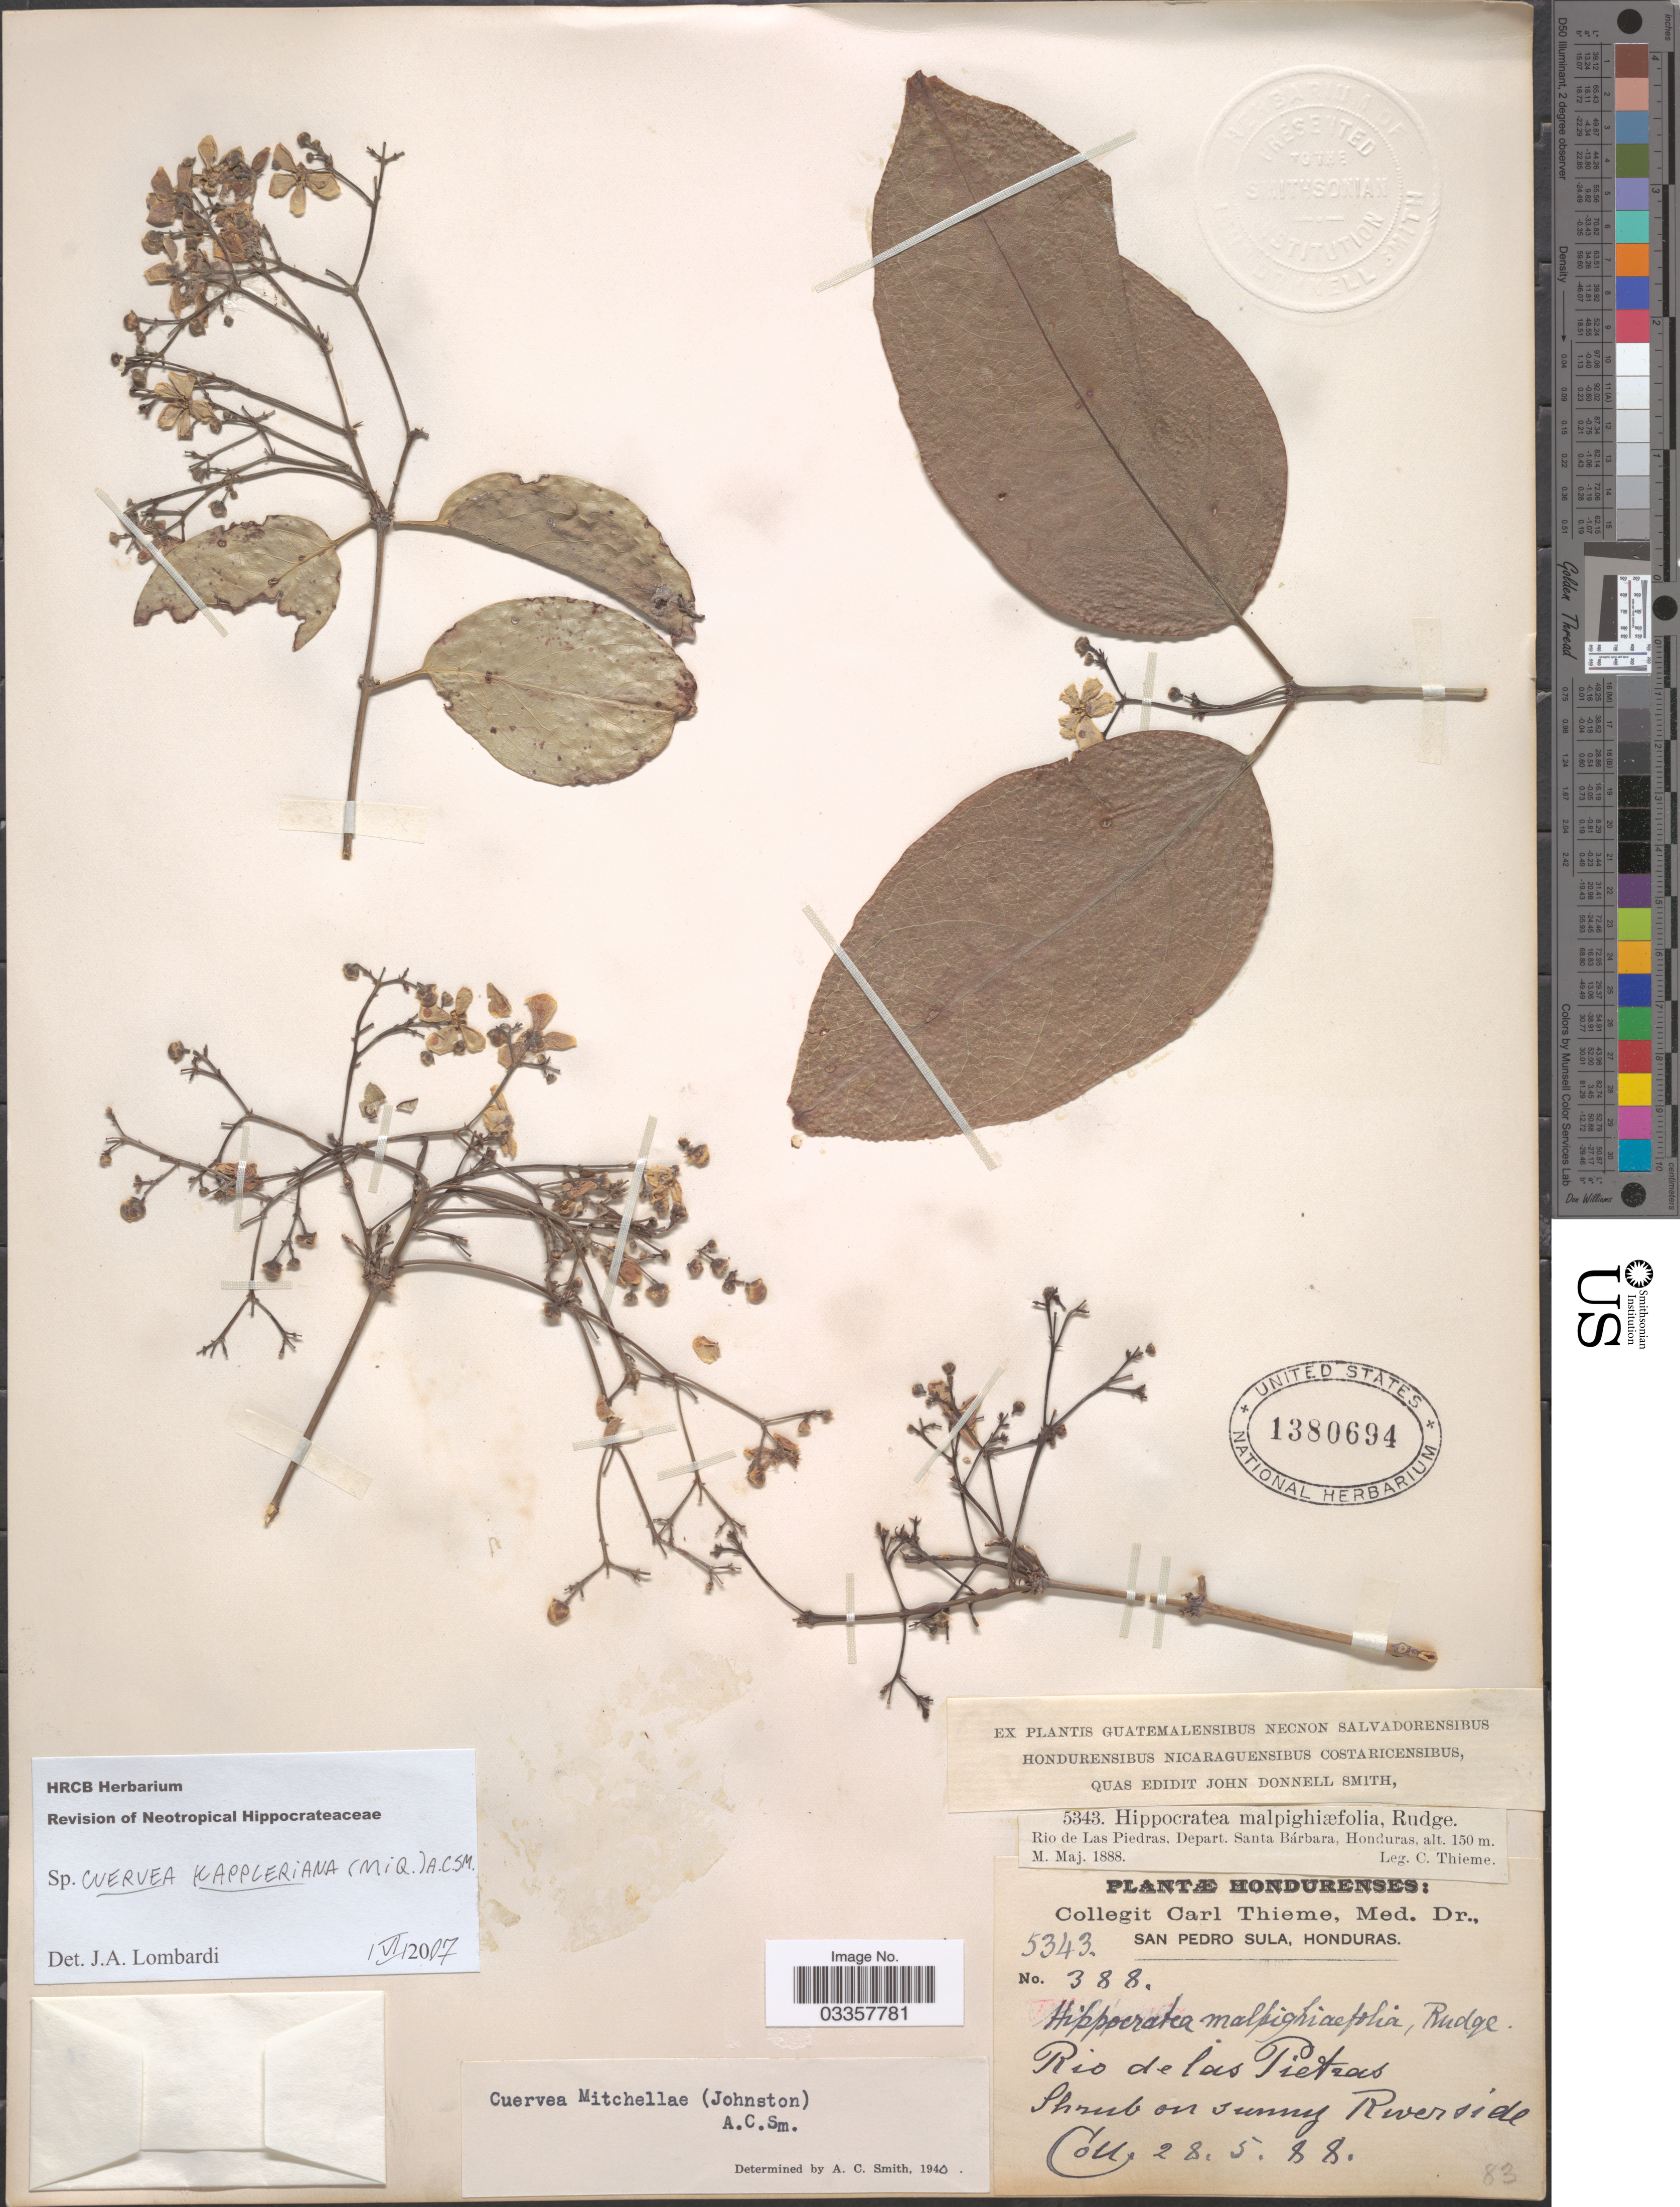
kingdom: Plantae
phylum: Tracheophyta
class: Magnoliopsida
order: Celastrales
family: Celastraceae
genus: Cuervea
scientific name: Cuervea kappleriana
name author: (Miq.) A.C. Sm.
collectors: C. Thieme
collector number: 388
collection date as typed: Transcribed d/m/y: 28/5/88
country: Honduras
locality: Rio de las Pietras.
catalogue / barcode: US 1380694